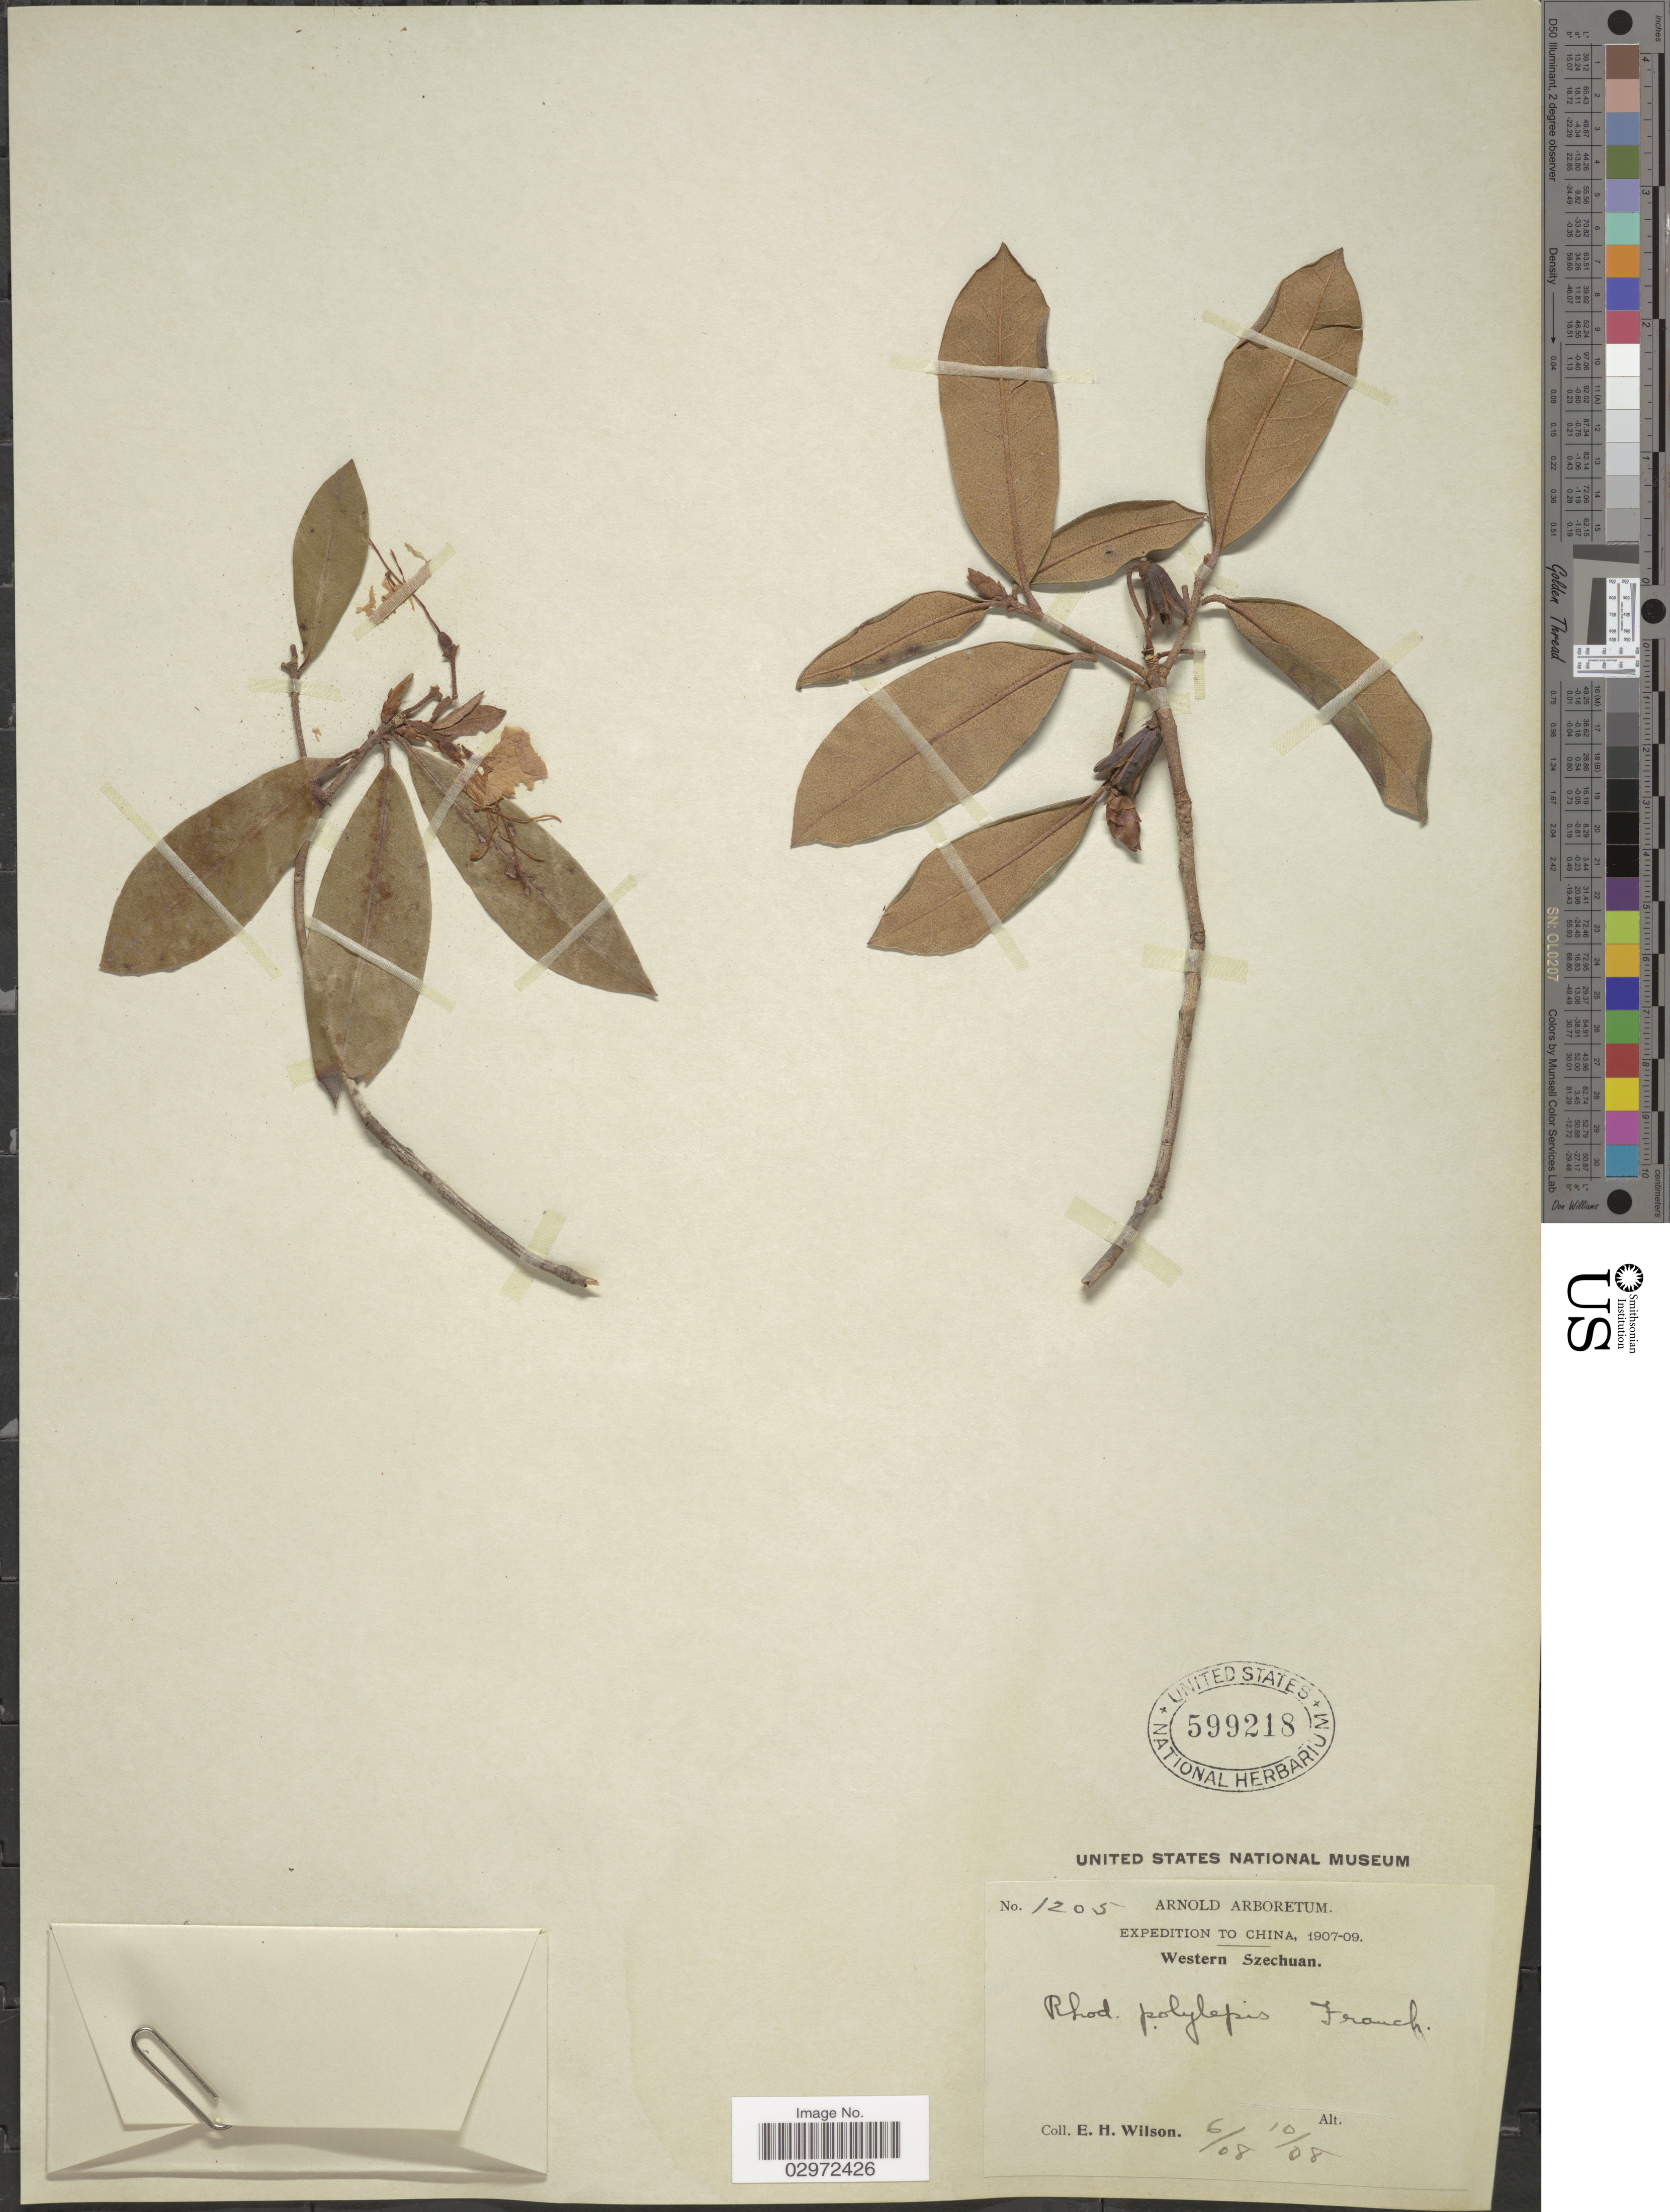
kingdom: Plantae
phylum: Tracheophyta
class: Magnoliopsida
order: Ericales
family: Ericaceae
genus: Rhododendron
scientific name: Rhododendron polylepis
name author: Franch.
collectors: E. Wilson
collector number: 1205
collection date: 1908-06/1908-10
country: China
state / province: Sichuan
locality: Western Szechuan.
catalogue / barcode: US 599218